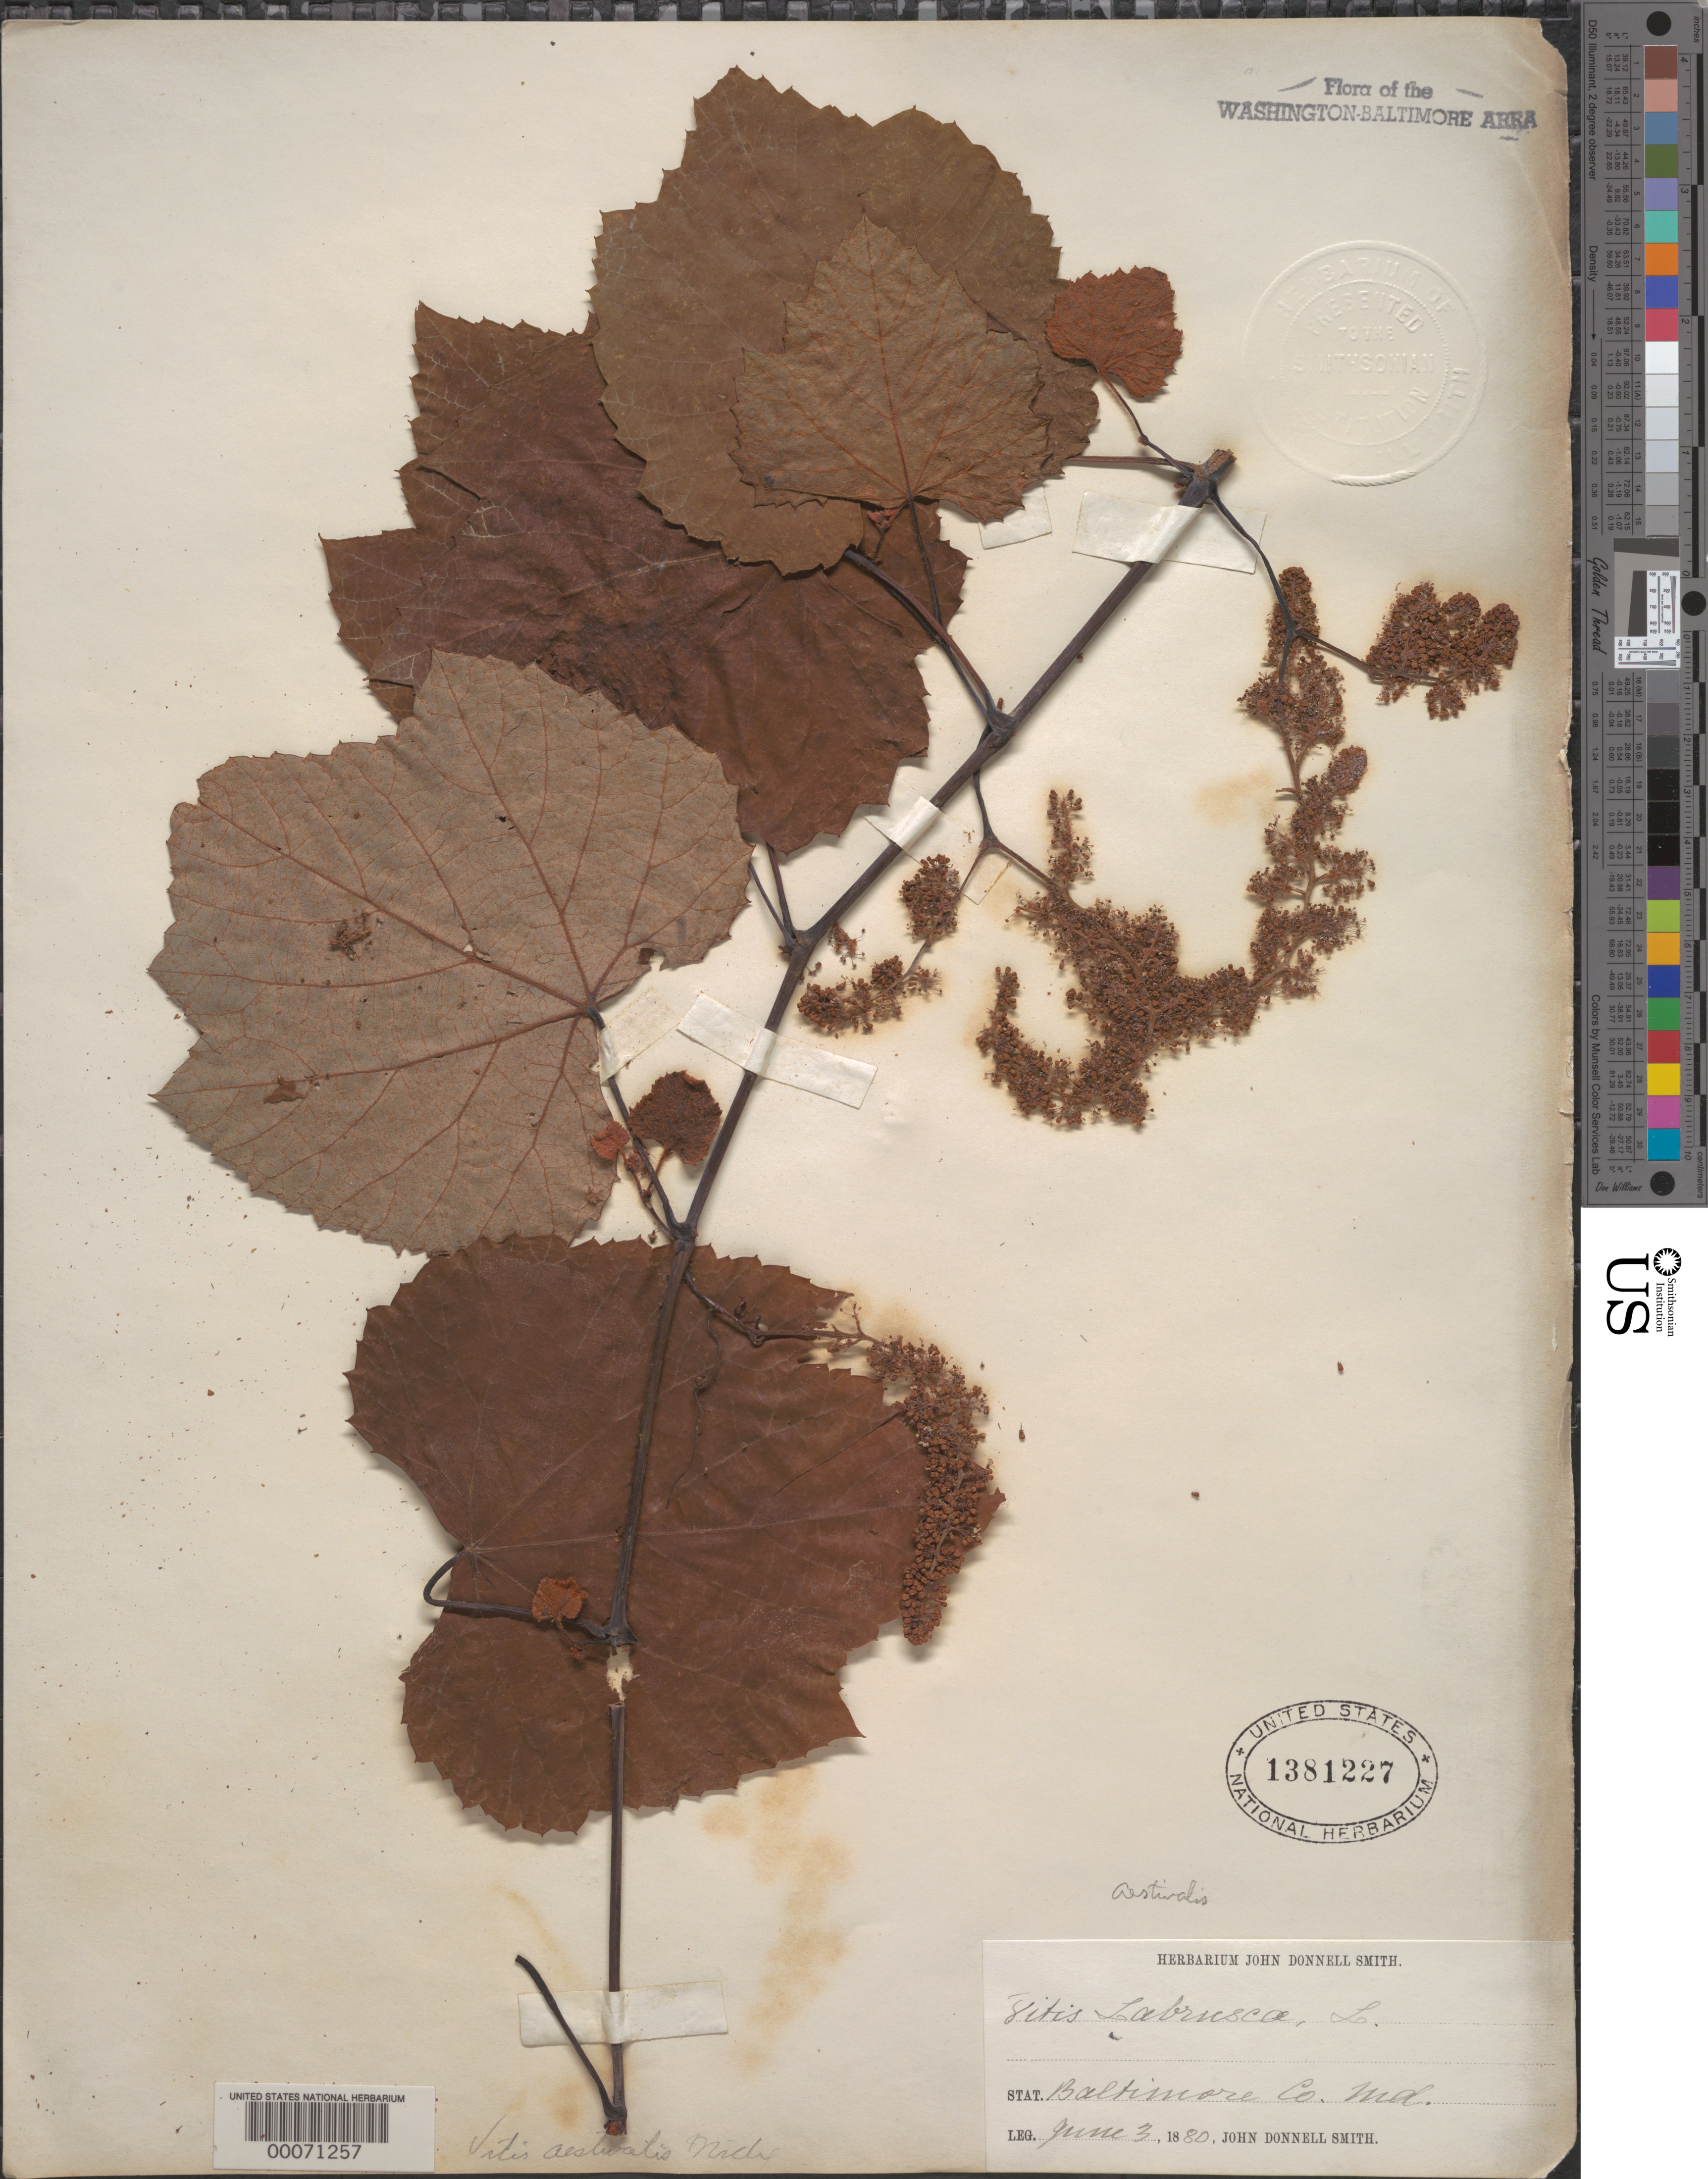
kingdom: Plantae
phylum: Tracheophyta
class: Magnoliopsida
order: Vitales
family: Vitaceae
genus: Vitis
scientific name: Vitis aestivalis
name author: Michx.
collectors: J. Donnell Smith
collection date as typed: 03 Jun 1880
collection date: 1880-06-03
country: United States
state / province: Maryland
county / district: Baltimore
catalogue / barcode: US 1381227